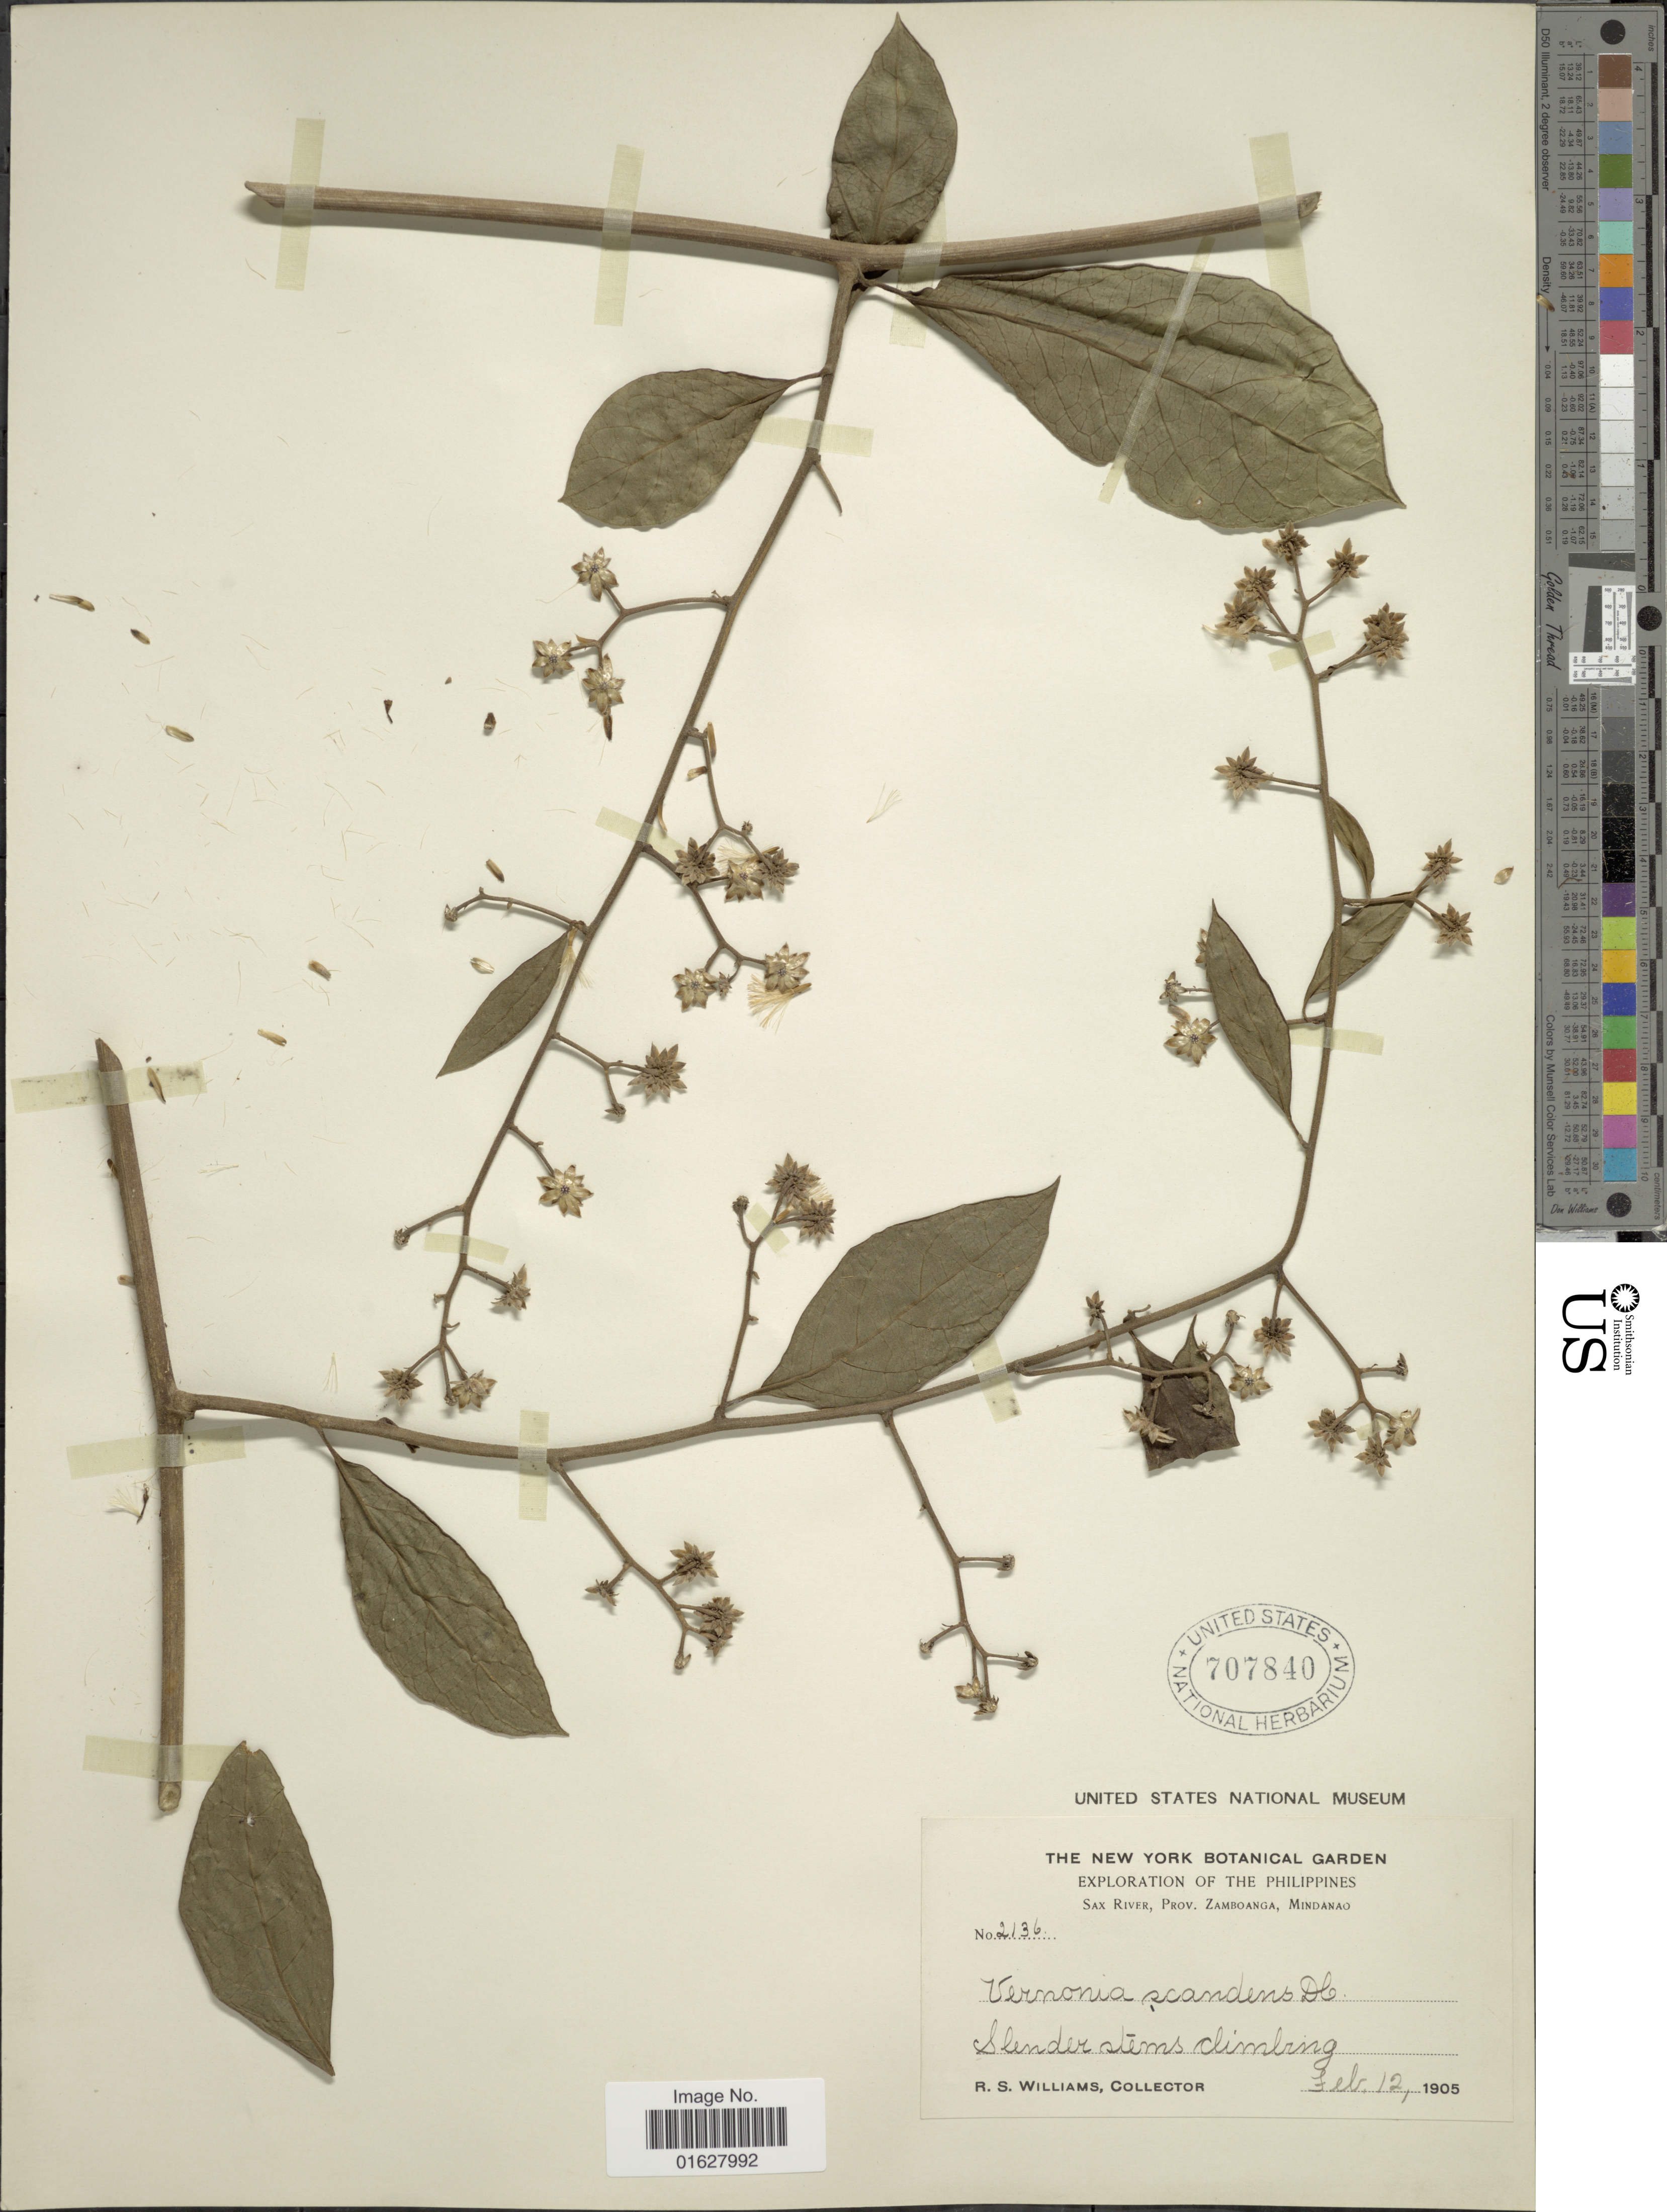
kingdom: Plantae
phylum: Tracheophyta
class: Magnoliopsida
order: Asterales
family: Asteraceae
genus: Vernonia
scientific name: Vernonia scandens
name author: DC.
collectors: R. S. Williams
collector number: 2136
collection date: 1905-02-12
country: Philippines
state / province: Zamboanga Peninsula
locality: The Philippines. Sax River, Prov. Zamboanga, Mindanao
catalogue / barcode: US 707840